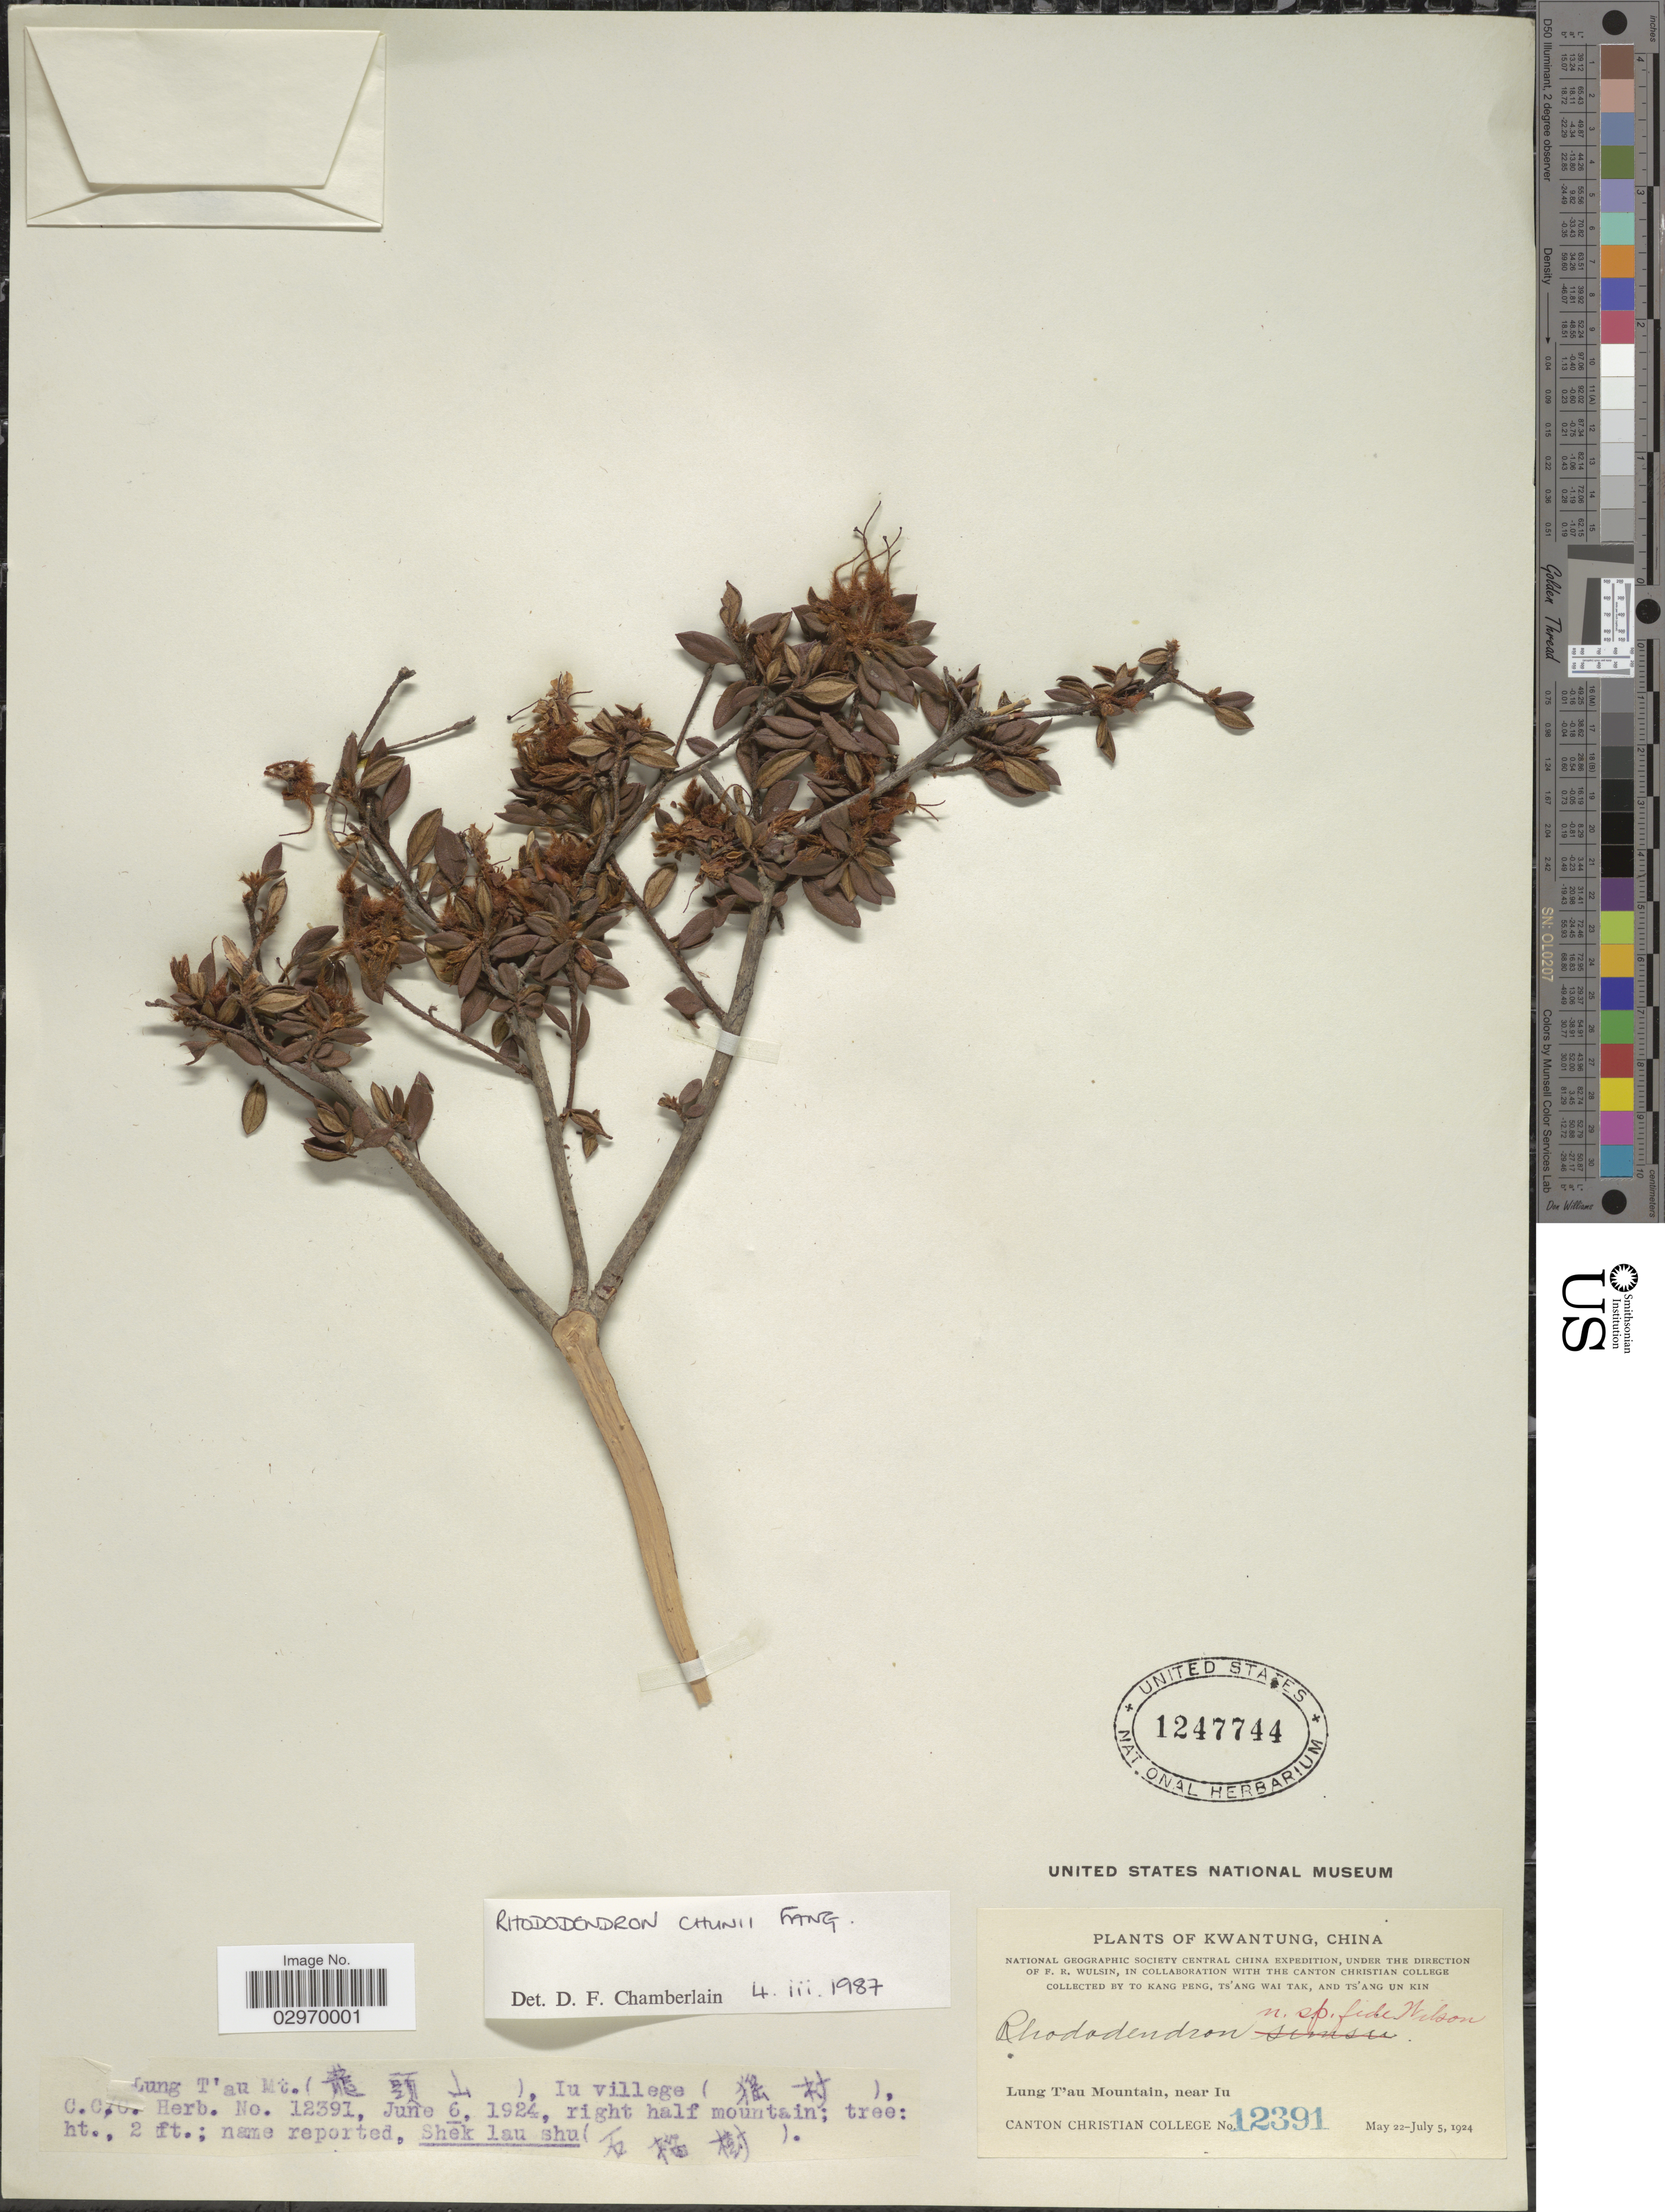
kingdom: Plantae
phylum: Tracheophyta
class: Magnoliopsida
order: Ericales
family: Ericaceae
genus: Rhododendron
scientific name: Rhododendron chunii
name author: W.P. Fang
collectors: Canton Christian College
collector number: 12391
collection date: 1924-06-06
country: China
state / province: Guangdong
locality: Kwangtung, Lung T'au Mountain (X), Iu villege (X).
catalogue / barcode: US 1247744